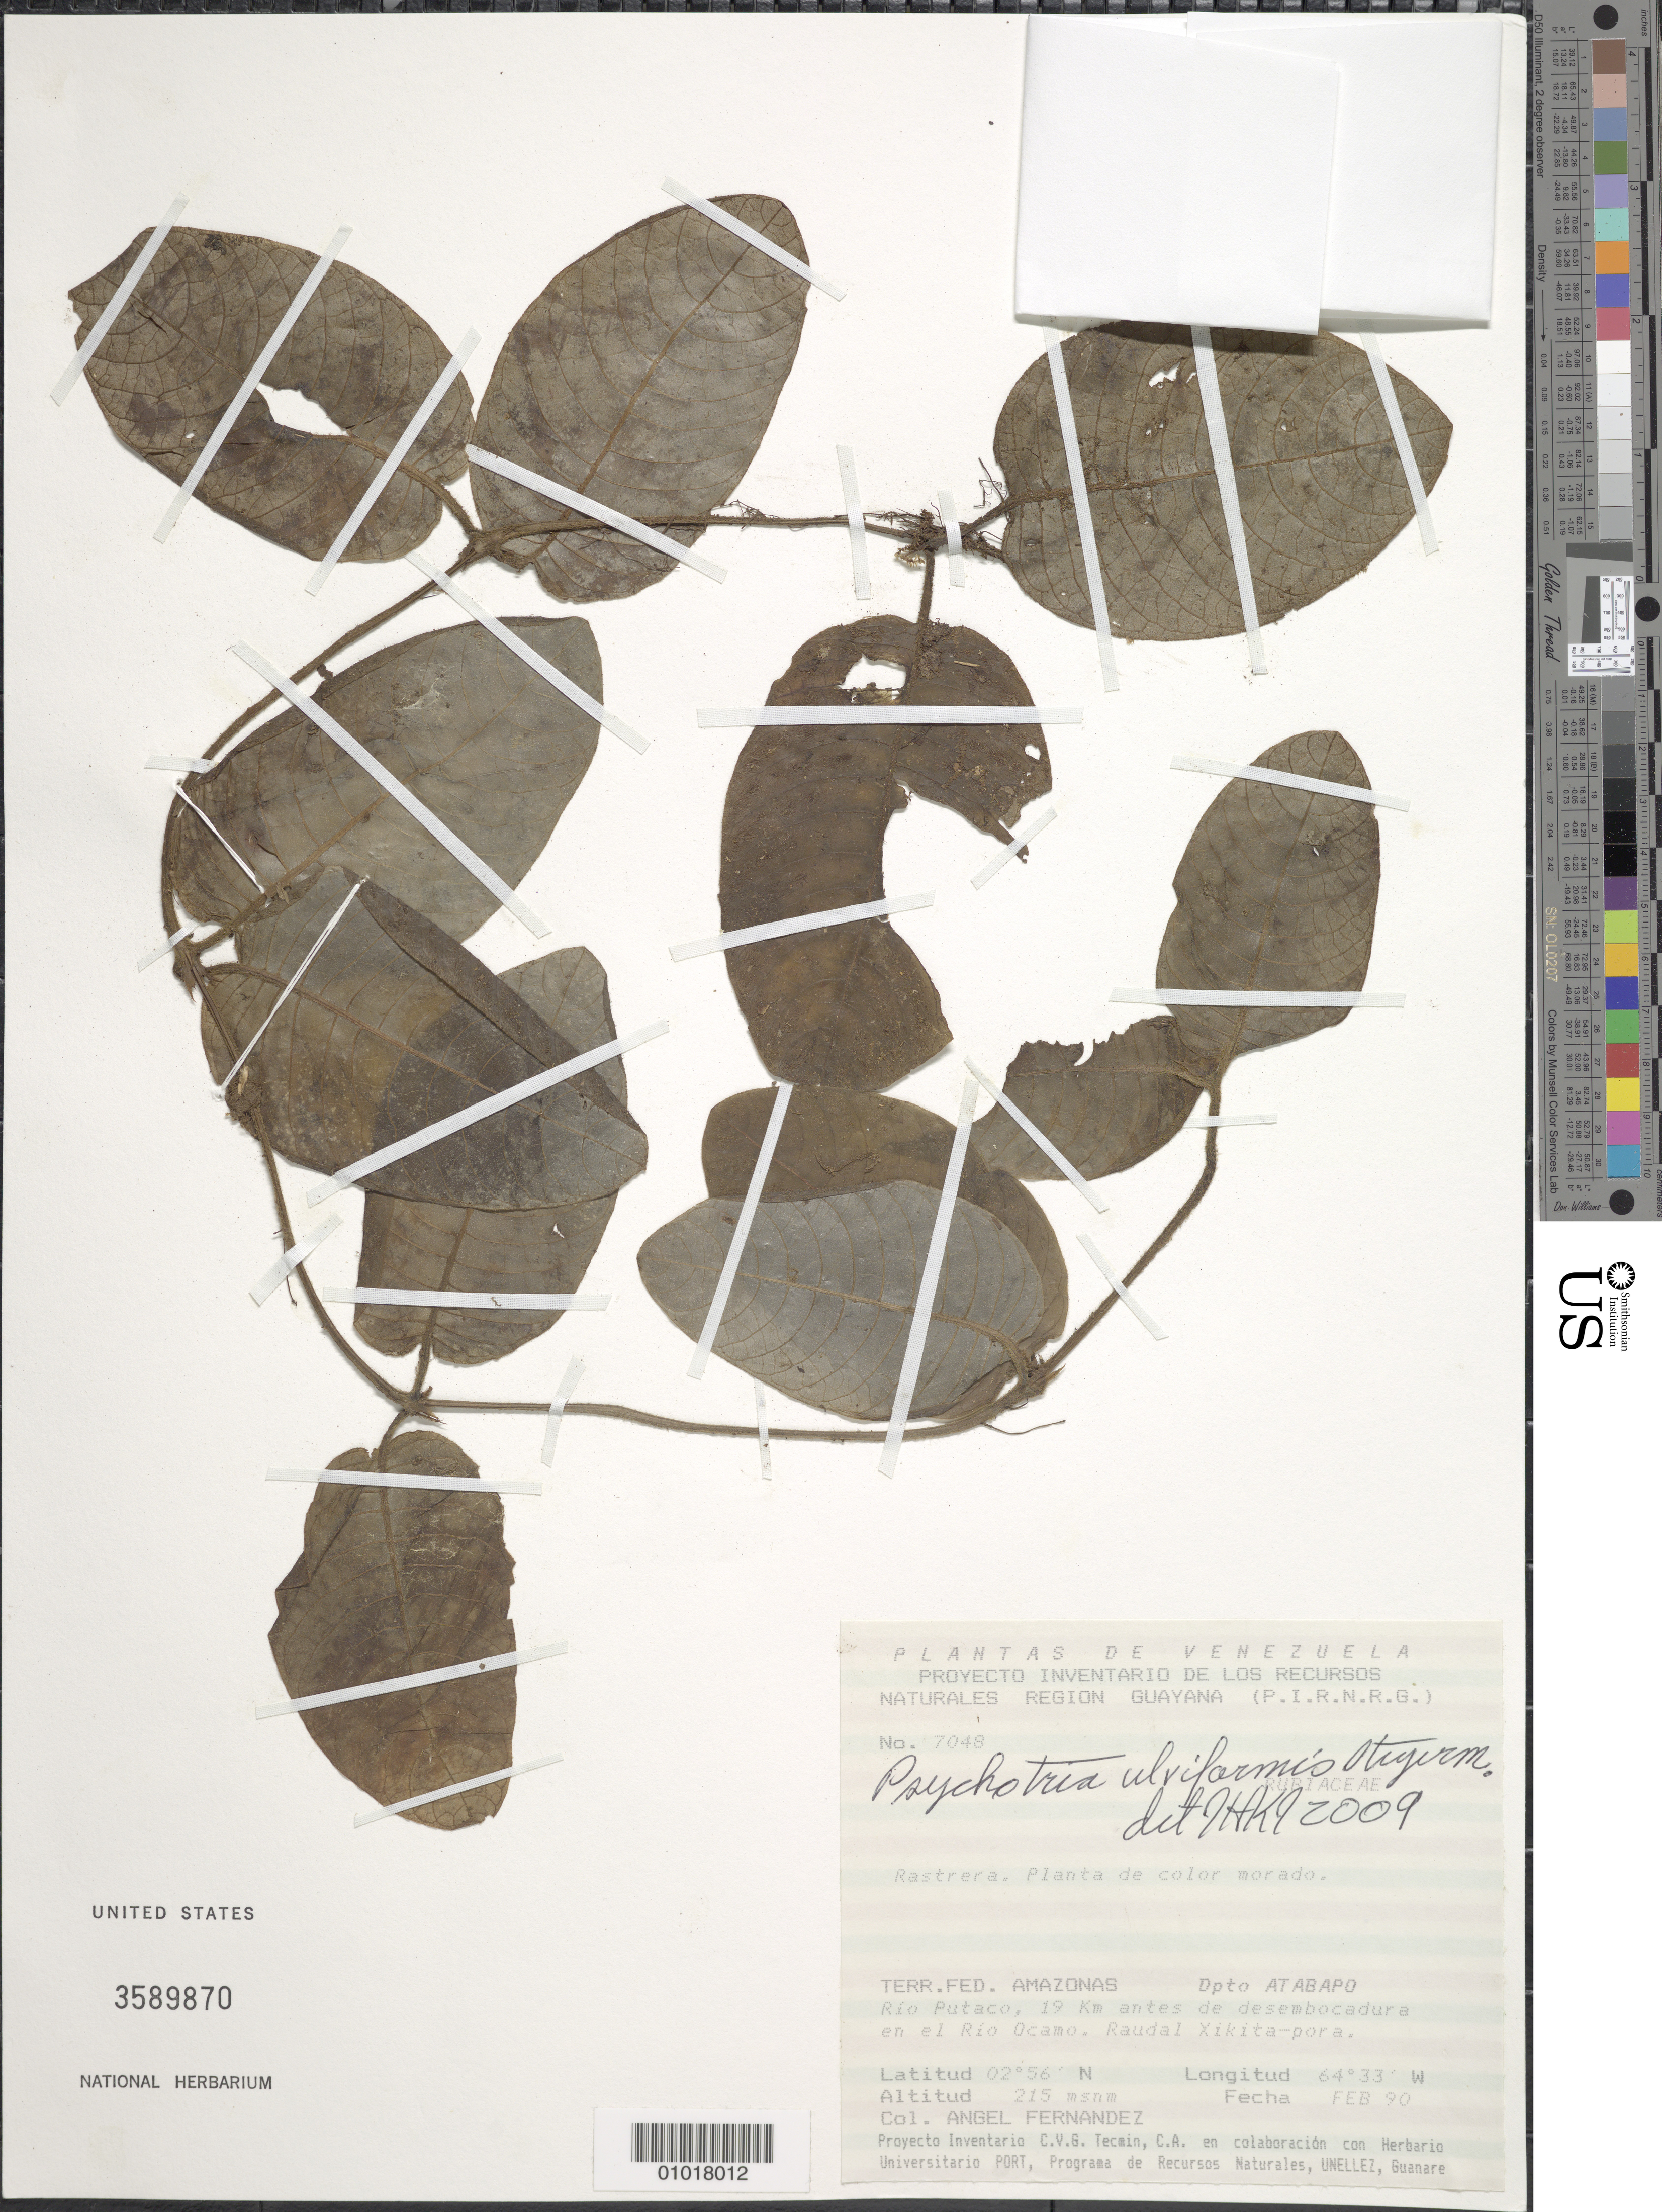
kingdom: Plantae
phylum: Tracheophyta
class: Magnoliopsida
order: Gentianales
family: Rubiaceae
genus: Palicourea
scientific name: Palicourea alba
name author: (Aubl.) Delprete & J.H. Kirkbr.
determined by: Kirkbride, J. H., Jr.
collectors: A. Fernández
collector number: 7048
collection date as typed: Feb-90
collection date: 1990-02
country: Venezuela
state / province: Amazonas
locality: Rio Putaco, 19 km antes de desemocadura en el Rio Ocamo. Raudal Xikita-pora.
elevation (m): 215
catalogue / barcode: US 3589870